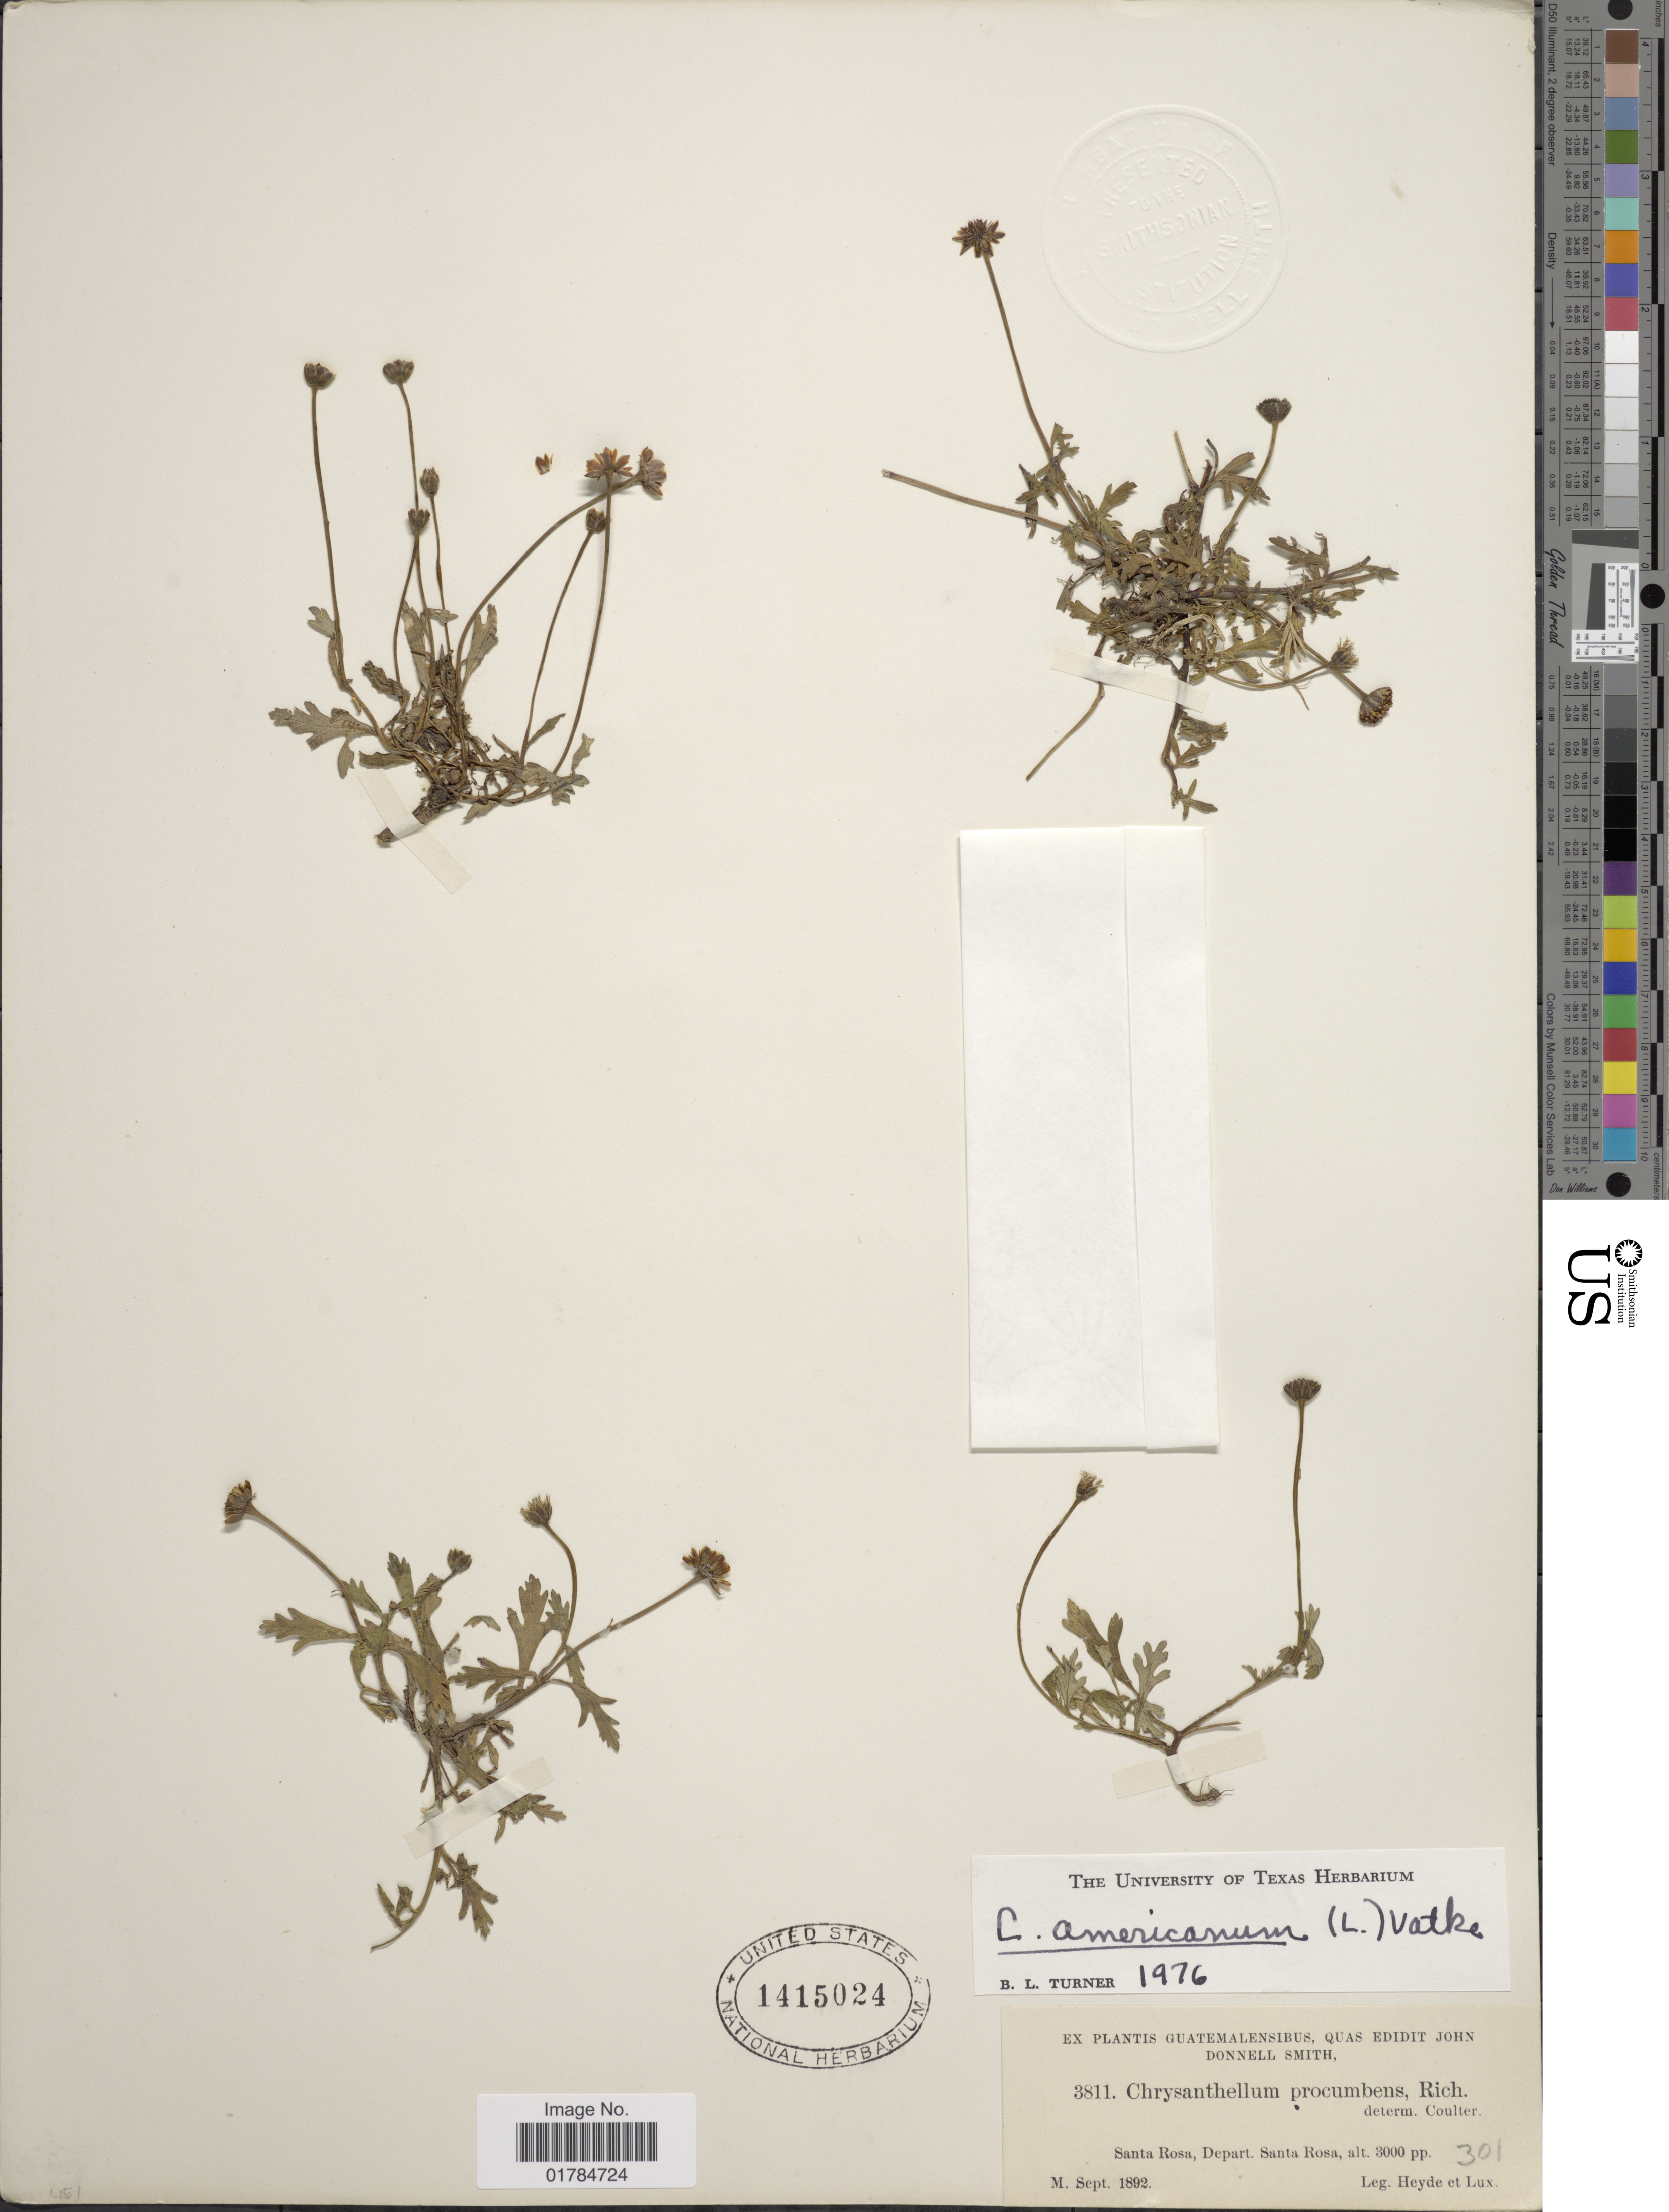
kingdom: Plantae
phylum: Tracheophyta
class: Magnoliopsida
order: Asterales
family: Asteraceae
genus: Chrysanthellum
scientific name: Chrysanthellum americanum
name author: (L.) Vatke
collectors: Heyde & Lux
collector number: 3811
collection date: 1892-09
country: Guatemala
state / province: Santa Rosa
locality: Santa Rosa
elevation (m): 914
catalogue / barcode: US 1415024